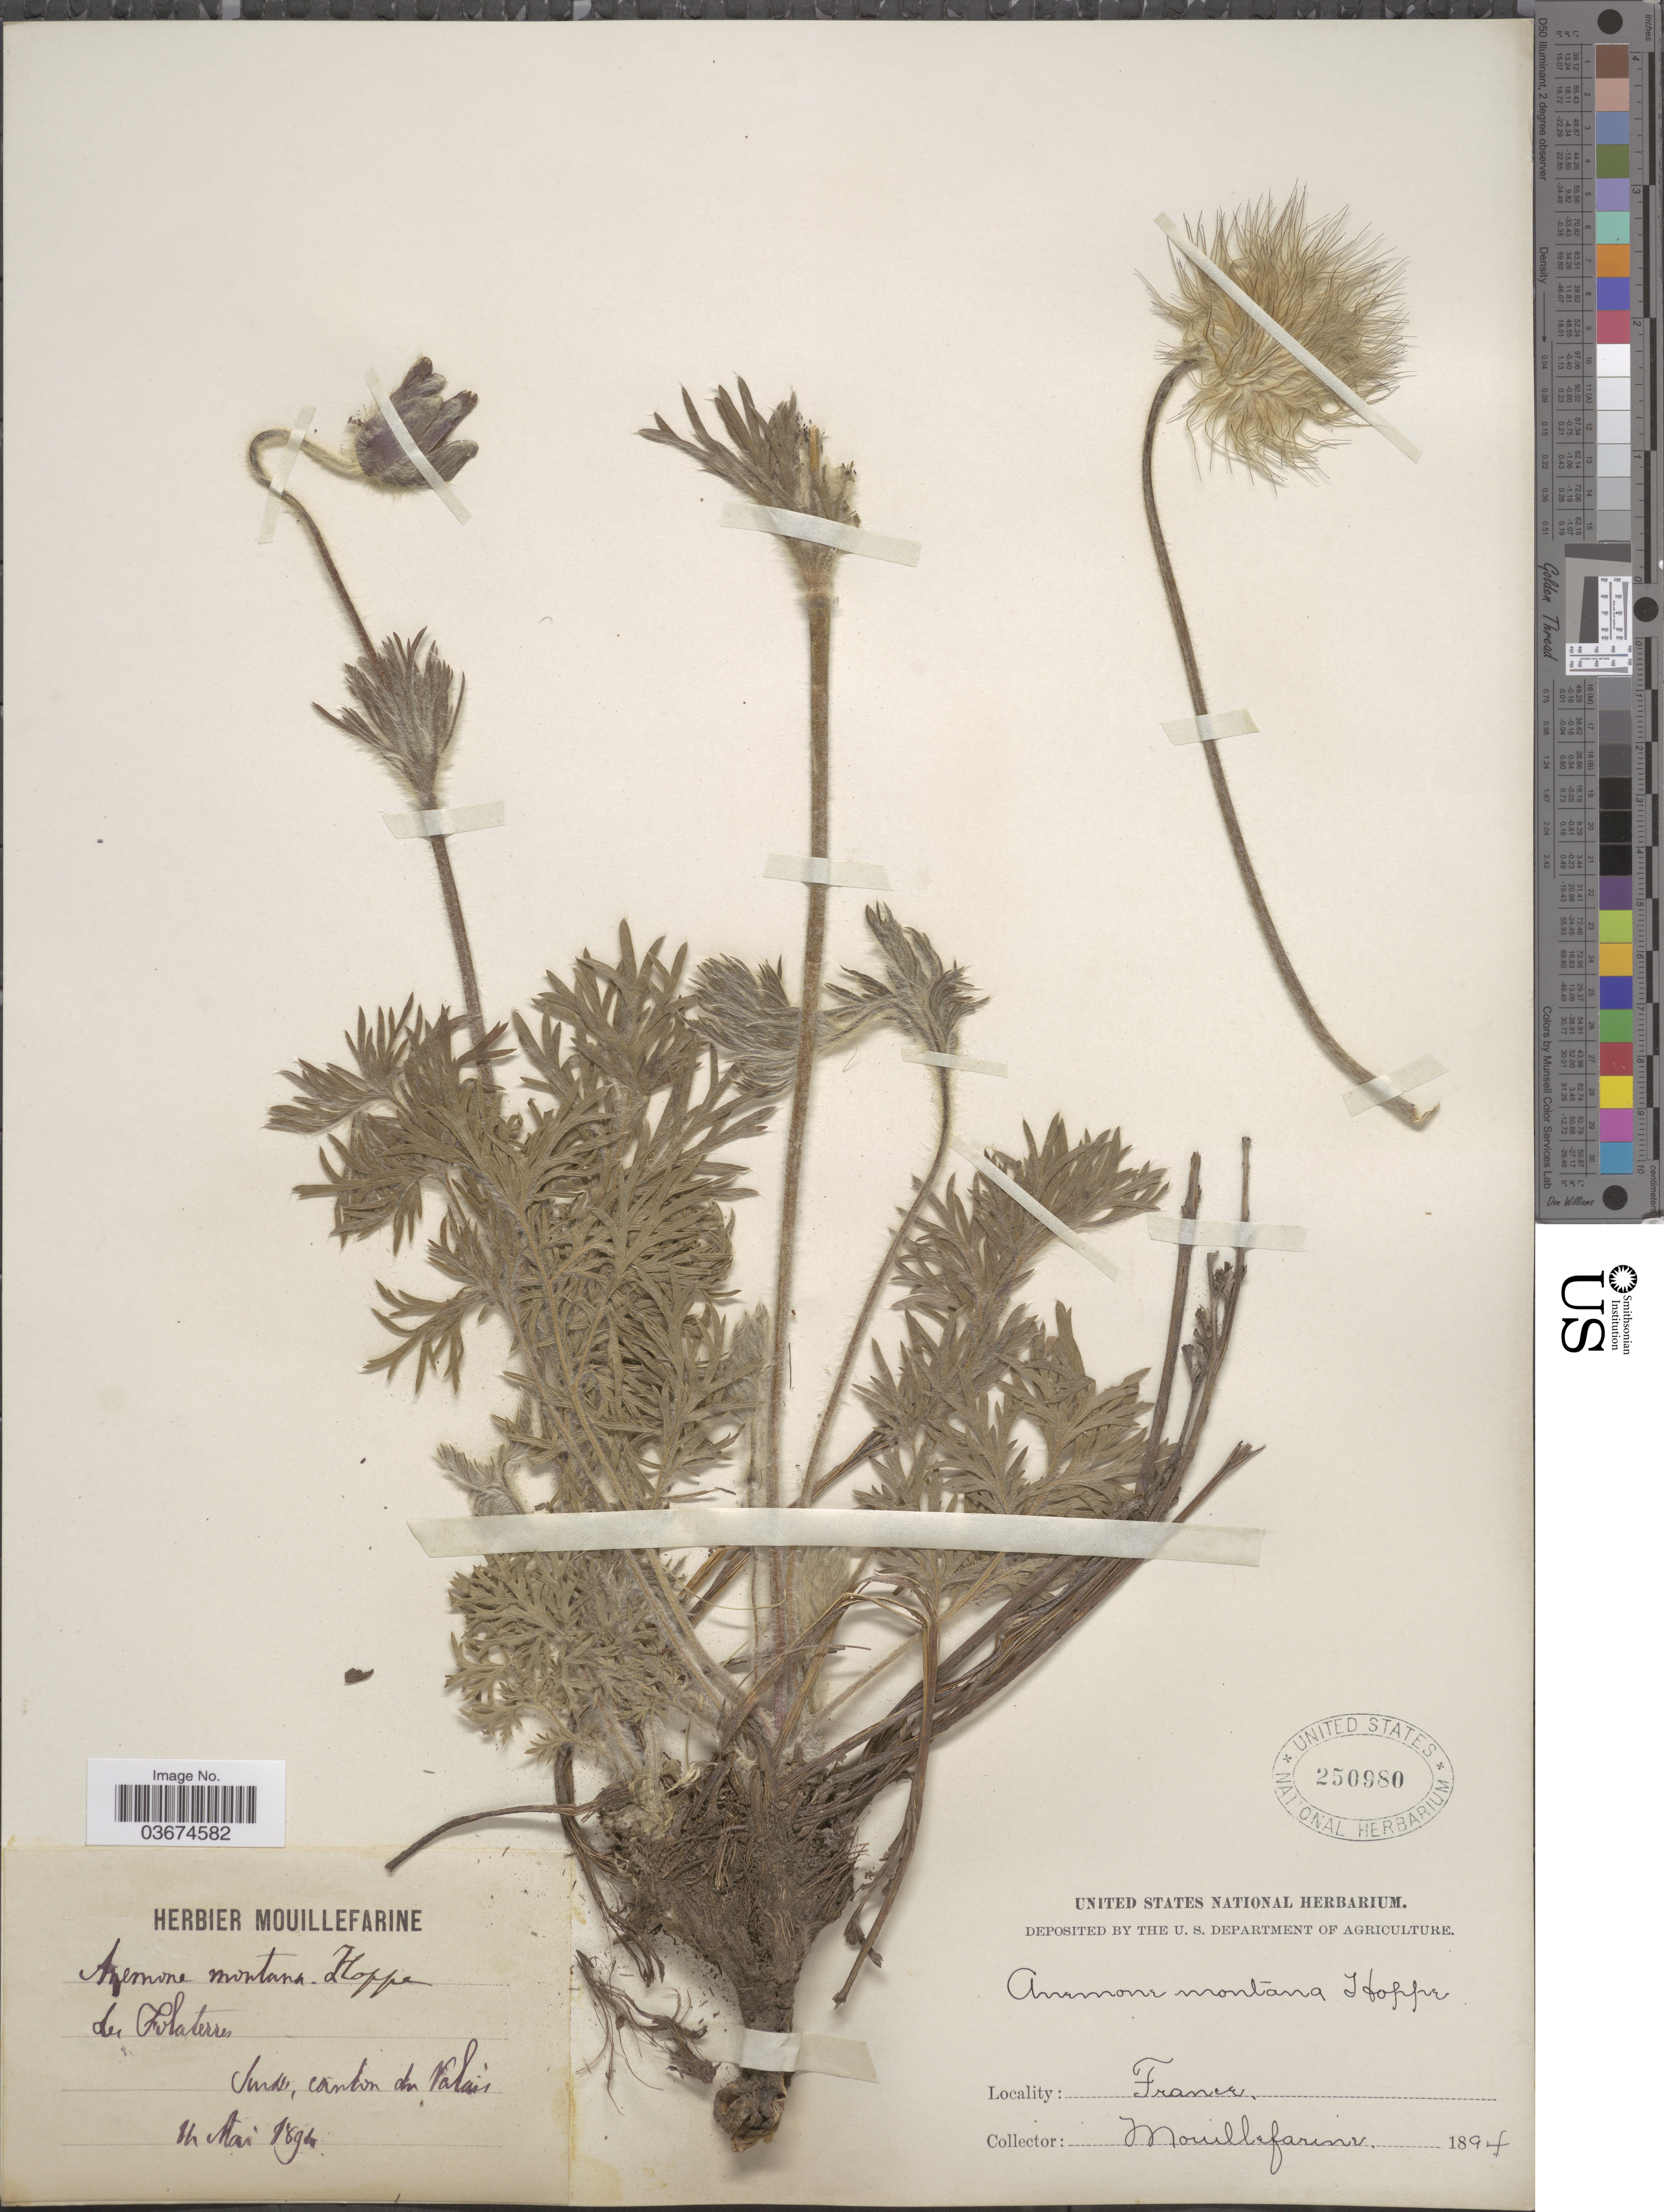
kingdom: Plantae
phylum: Tracheophyta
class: Magnoliopsida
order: Ranunculales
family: Ranunculaceae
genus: Pulsatilla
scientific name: Pulsatilla montana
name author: Rchb.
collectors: A. Mouillefarine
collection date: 1894-05-14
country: Switzerland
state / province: Valais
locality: Suisse, canton du Valais.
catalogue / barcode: US 250980